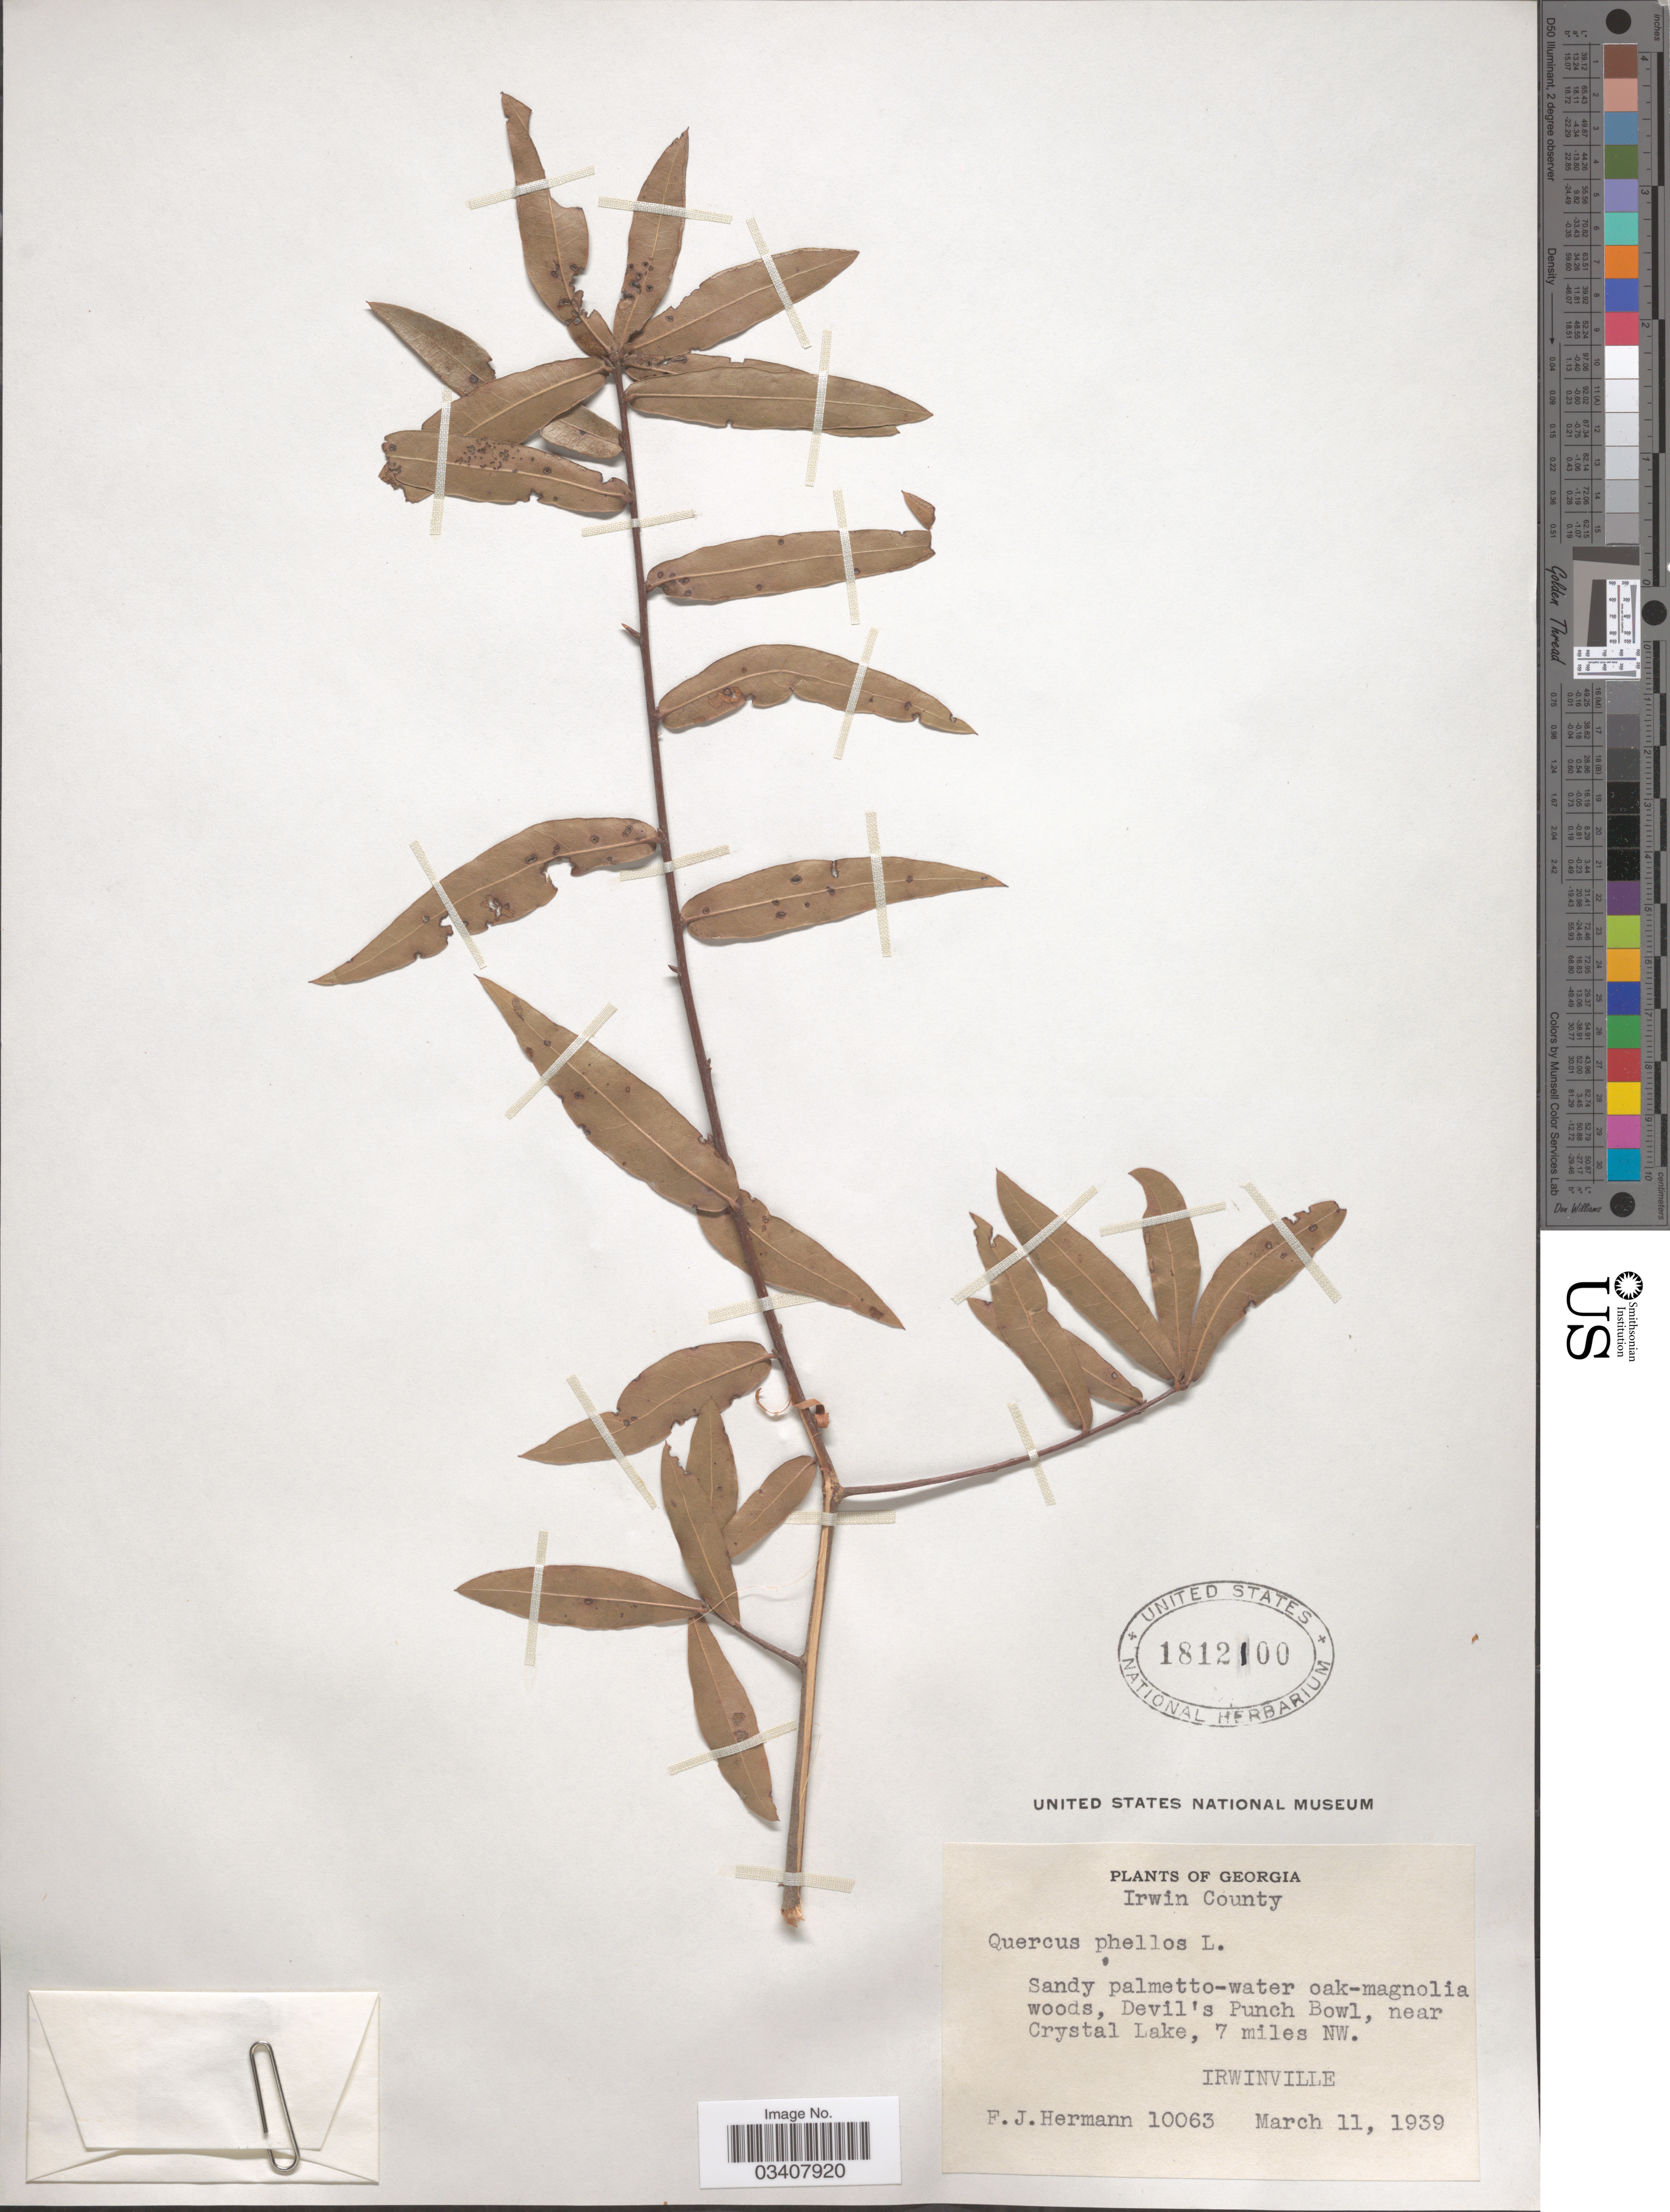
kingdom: Plantae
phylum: Tracheophyta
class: Magnoliopsida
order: Fagales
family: Fagaceae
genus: Quercus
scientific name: Quercus phellos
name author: L.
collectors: F. J. Hermann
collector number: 10063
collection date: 1939-03-11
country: United States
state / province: Georgia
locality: Irwin County. Devil's Punch Bowl, near Crystal Lake, 7 miles NW Irwinville.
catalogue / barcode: US 1812100